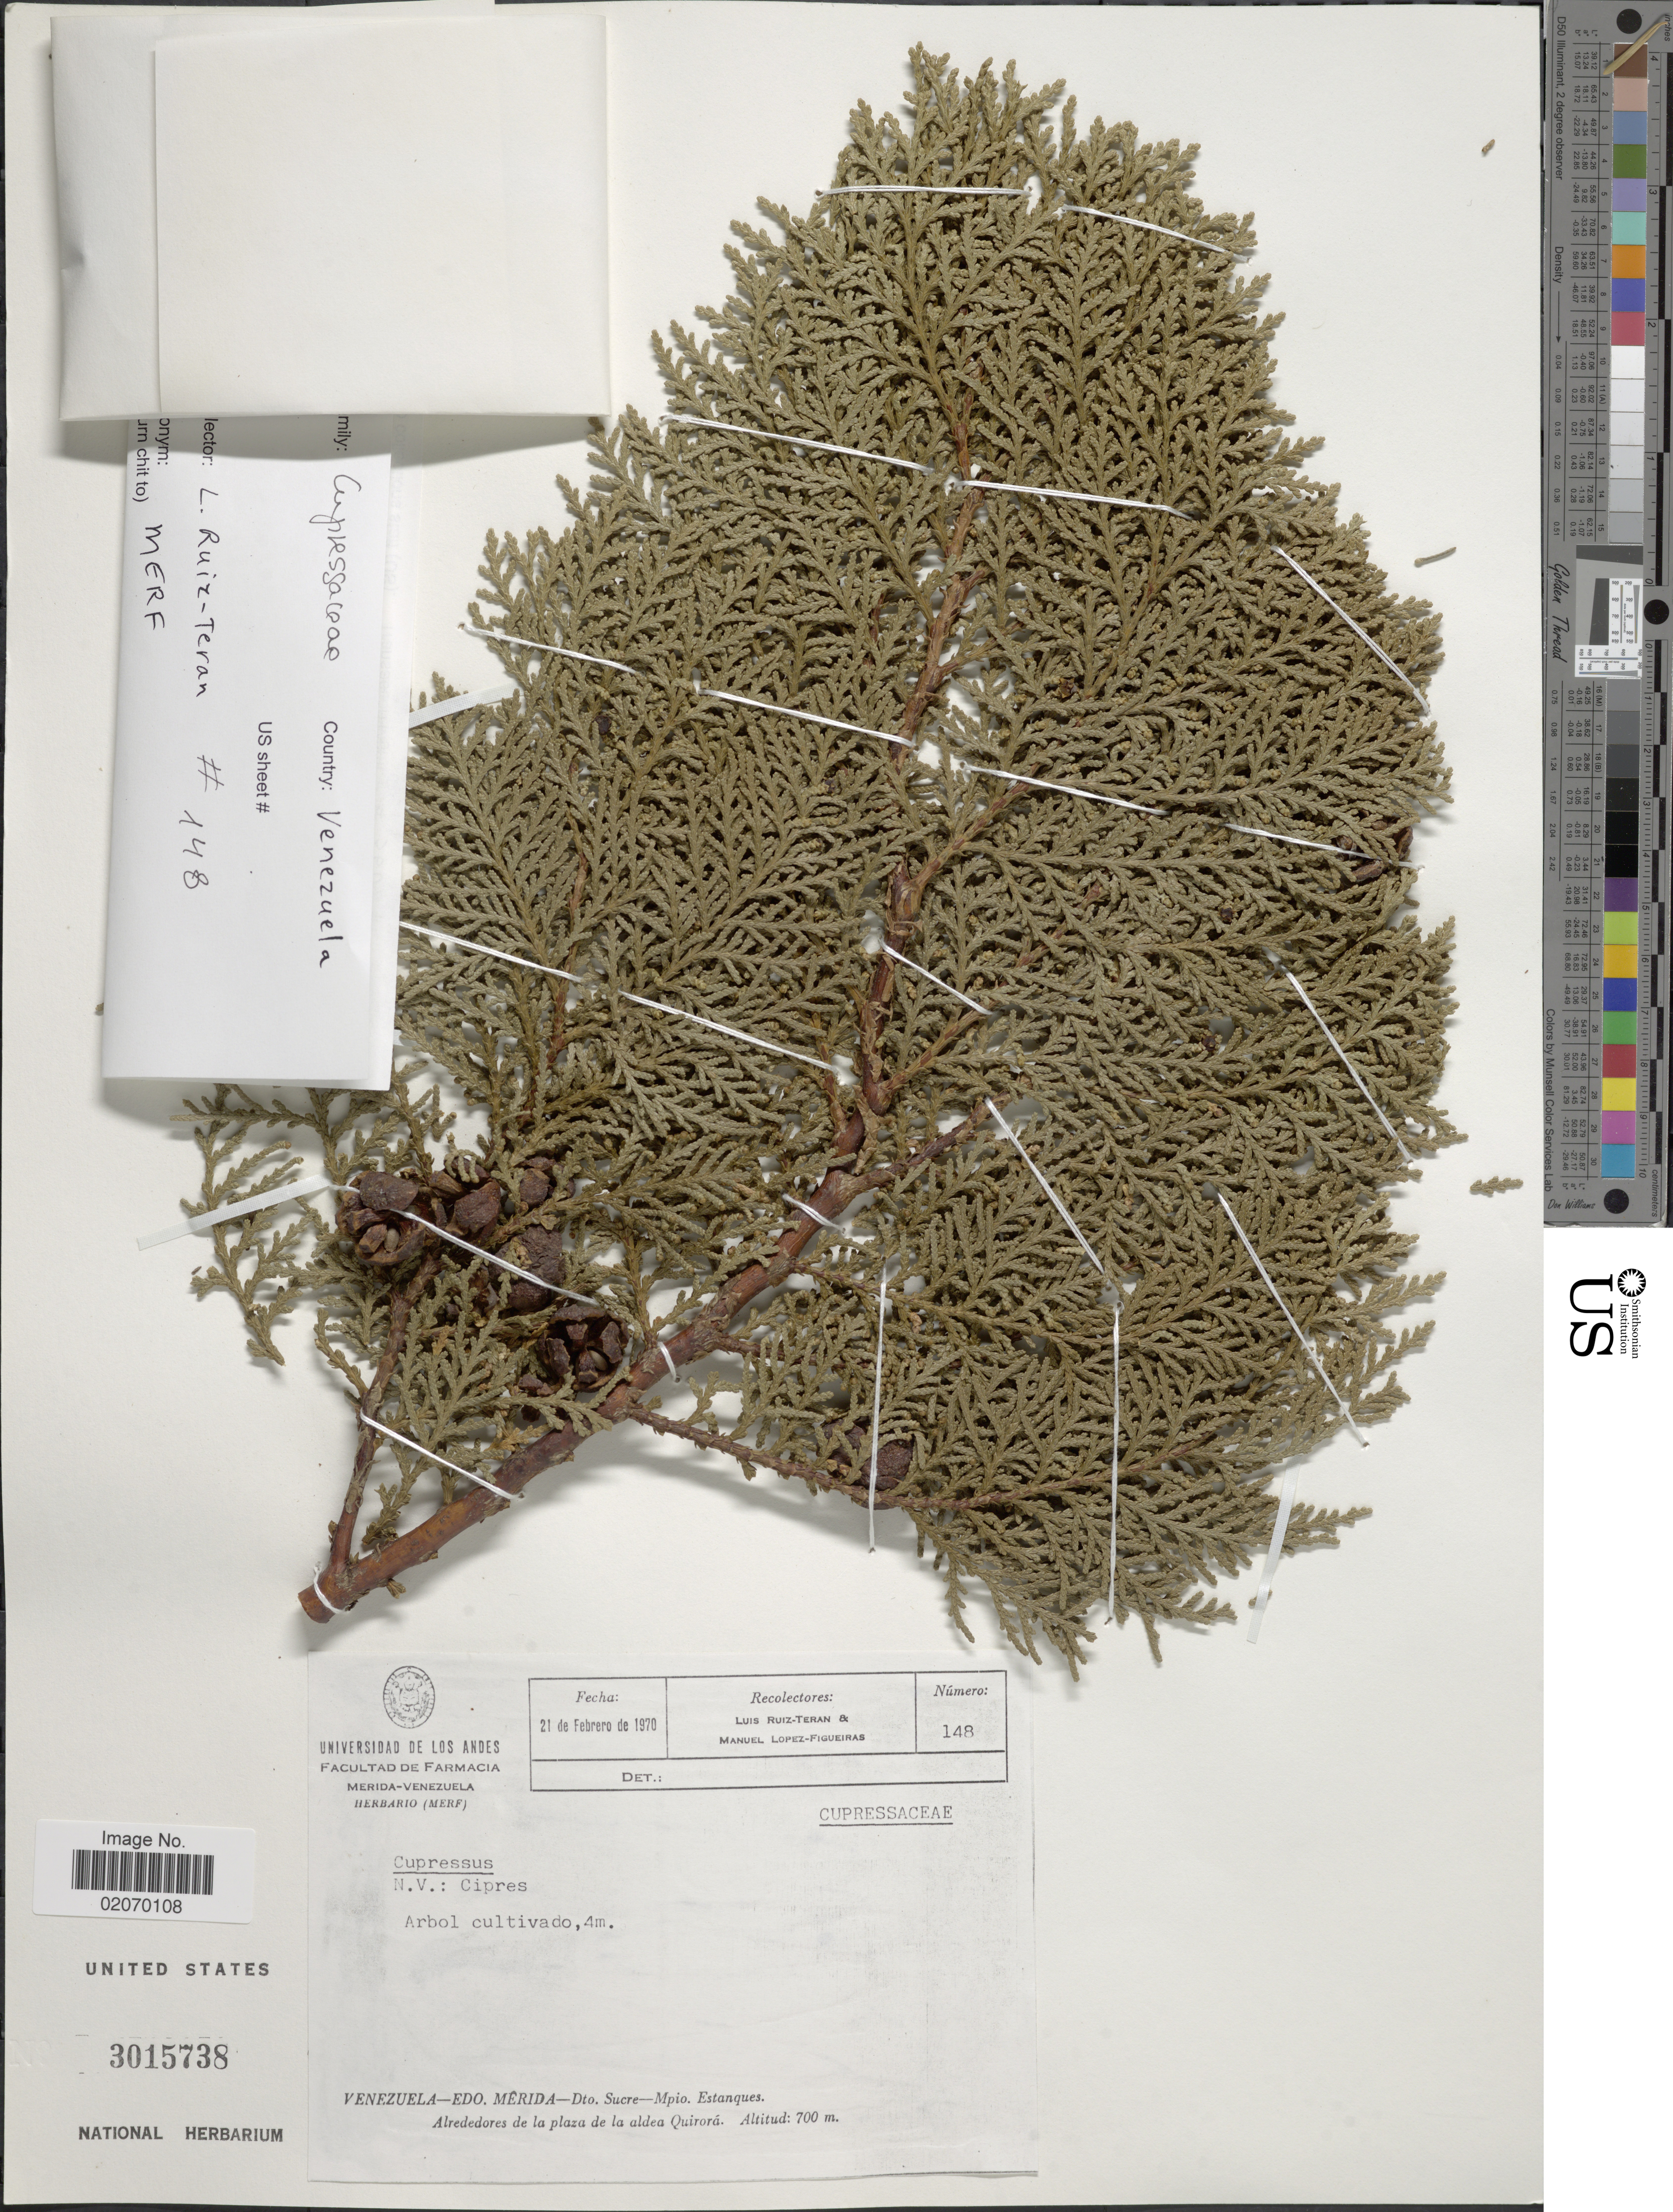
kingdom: Plantae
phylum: Tracheophyta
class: Pinopsida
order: Pinales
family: Cupressaceae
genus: Hesperocyparis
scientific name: Hesperocyparis sp.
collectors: L. E. Ruíz-Terán & M. López Figueiras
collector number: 148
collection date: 1970-02-21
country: Venezuela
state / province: Mérida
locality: Dto. Sucre, Mpio. Esanques, Alrededores de la plaza de la aldea Quirora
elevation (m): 700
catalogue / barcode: US 3015738